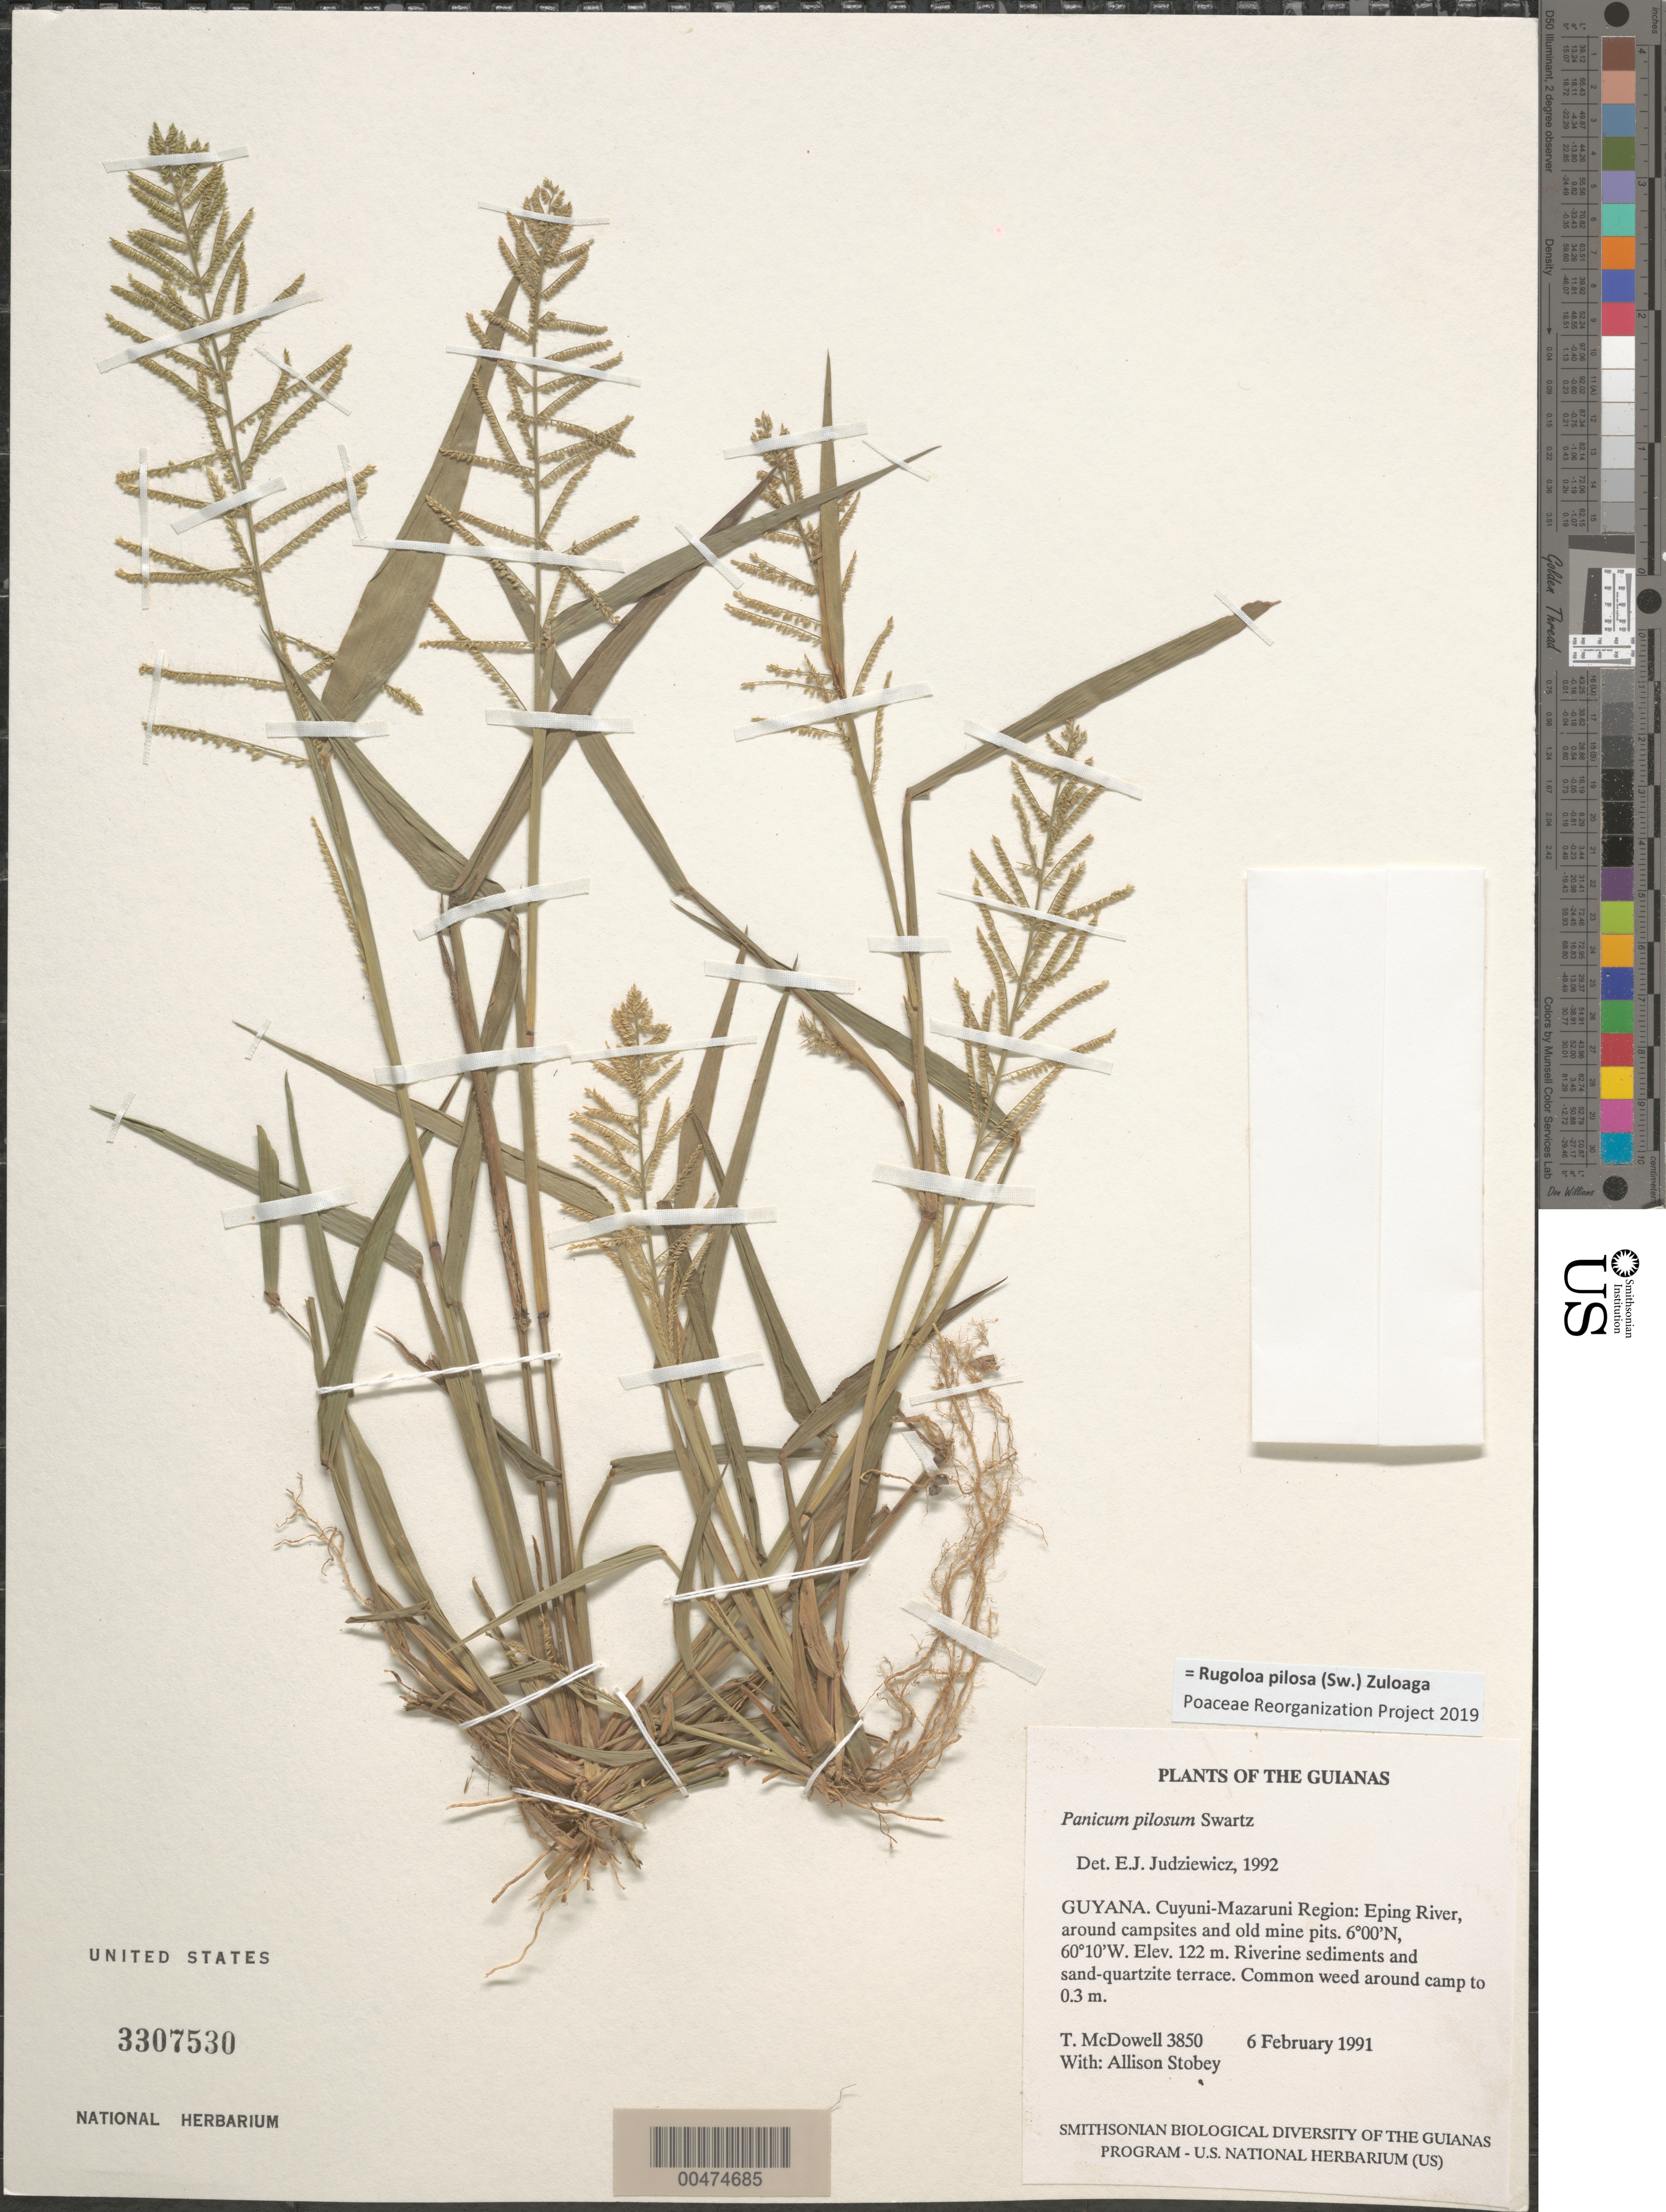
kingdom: Plantae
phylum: Tracheophyta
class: Liliopsida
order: Poales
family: Poaceae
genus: Panicum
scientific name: Panicum pilosum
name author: Sw.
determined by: Judziewicz, E. J.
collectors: T. McDowell & A. Stobey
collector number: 3850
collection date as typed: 6 February 1991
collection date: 1991-02-06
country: Guyana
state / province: Cuyuni-Mazaruni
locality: Eping River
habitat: Around campsites and old mine pits. Riverine sediments and sand-quartzite terrace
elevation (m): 122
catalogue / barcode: US 3307530